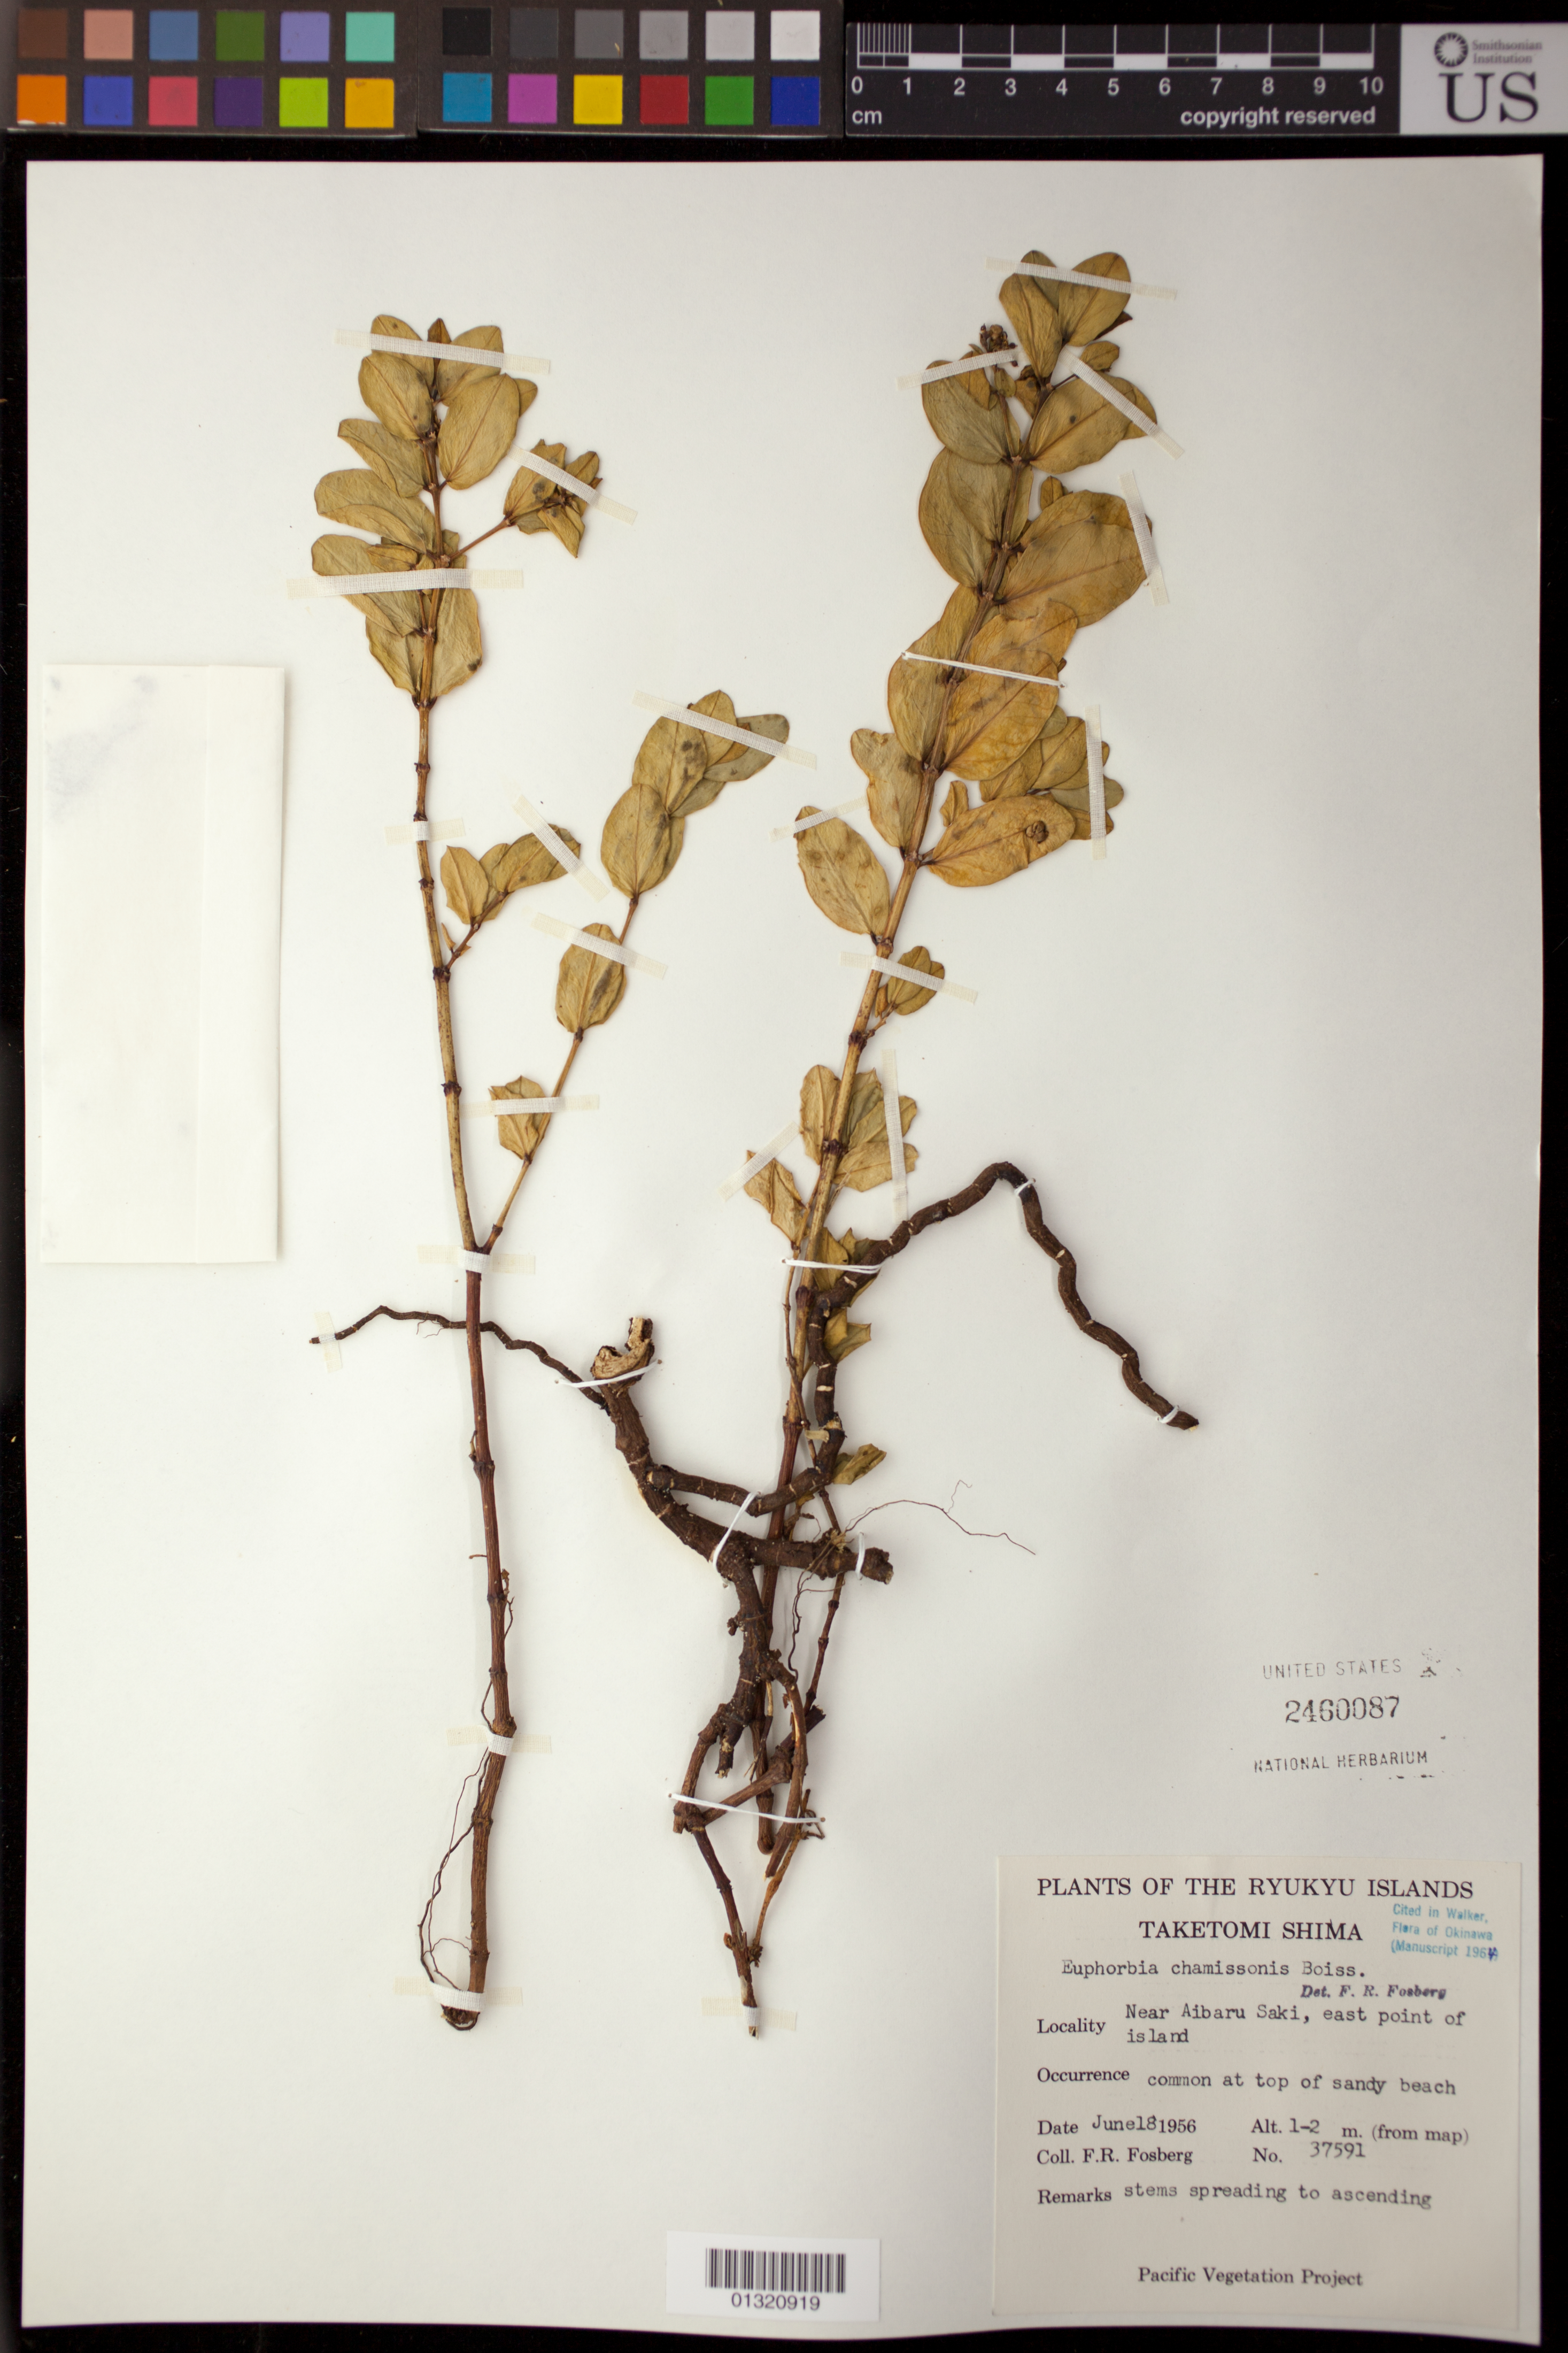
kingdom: Plantae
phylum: Tracheophyta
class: Magnoliopsida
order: Malpighiales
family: Euphorbiaceae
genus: Euphorbia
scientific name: Euphorbia chamissonis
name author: (Klotzsch ex Klotzsch & Garcke) Boiss.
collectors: F. R. Fosberg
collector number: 37591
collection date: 1956-06-18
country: Japan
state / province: Okinawa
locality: Taketomi Shima, Near Aibaru Saki, east point of island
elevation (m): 1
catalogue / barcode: US 2460087